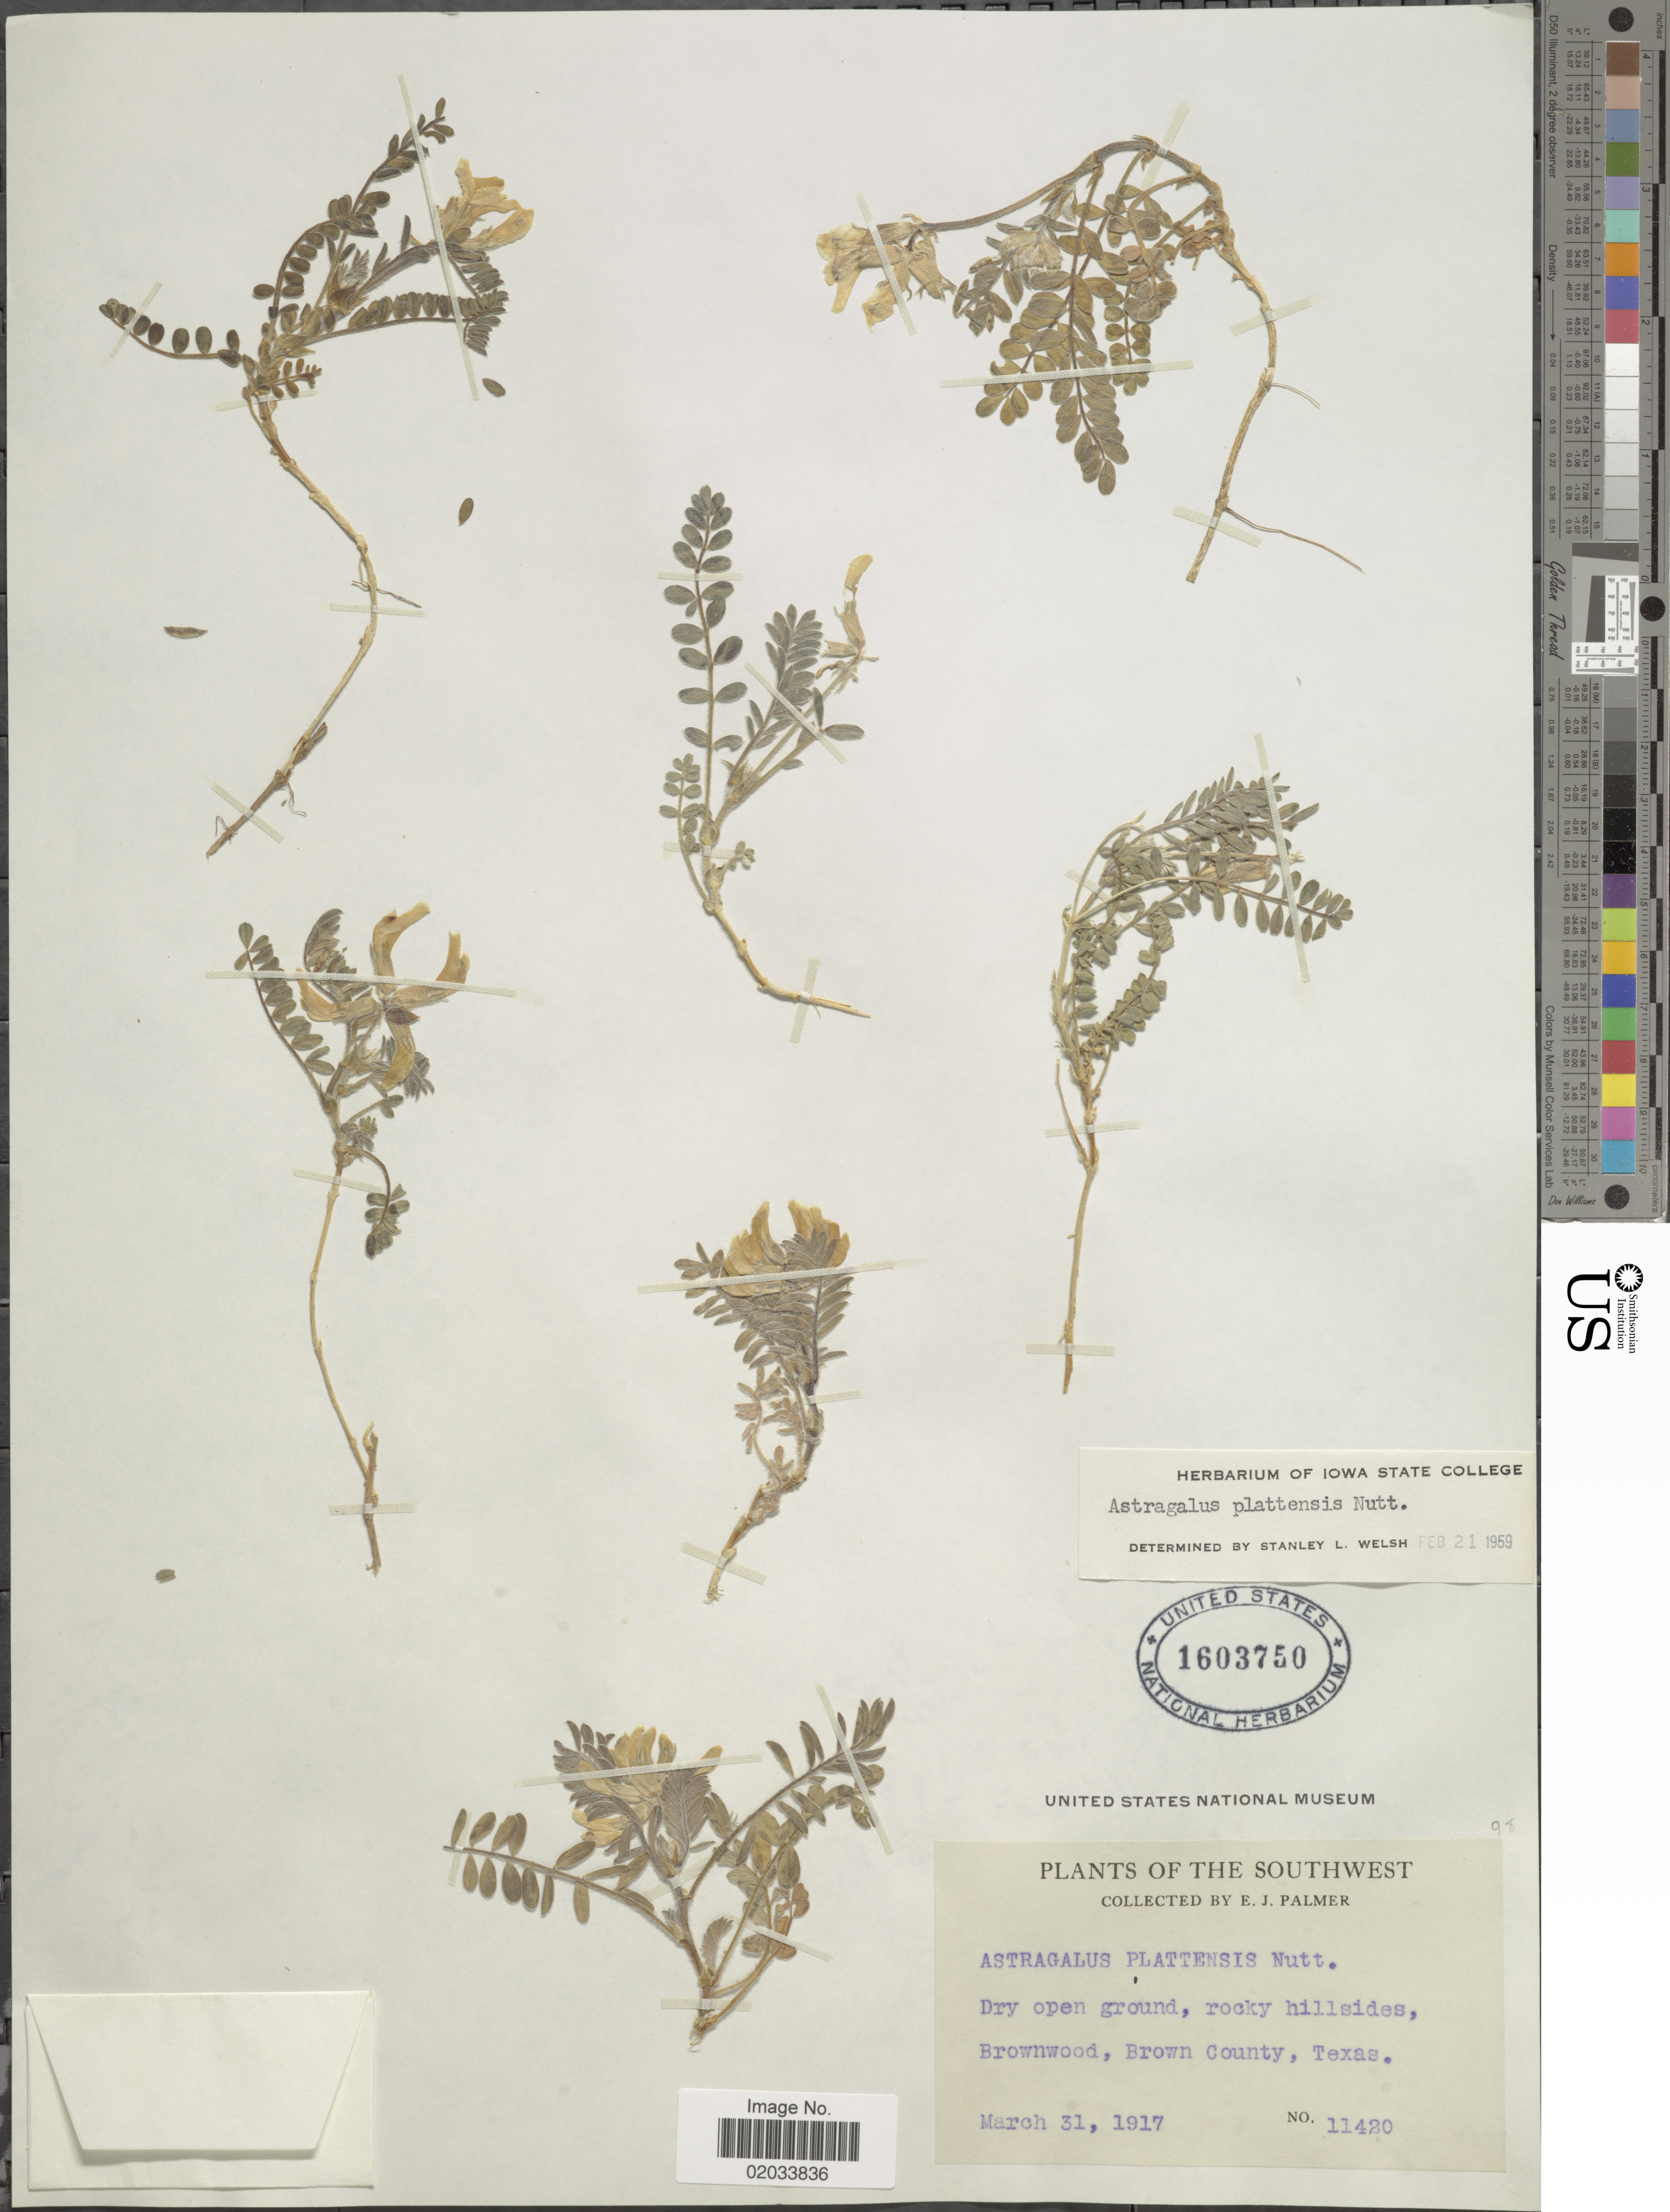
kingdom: Plantae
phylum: Tracheophyta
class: Magnoliopsida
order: Fabales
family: Fabaceae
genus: Astragalus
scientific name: Astragalus plattensis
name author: Nutt. ex Torr. & A. Gray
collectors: E. J. Palmer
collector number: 11420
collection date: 1917-03-31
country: United States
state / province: Texas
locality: The Southwest, Dry open ground, rocky hillsides, Brownwood, Brown County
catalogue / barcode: US 1603750